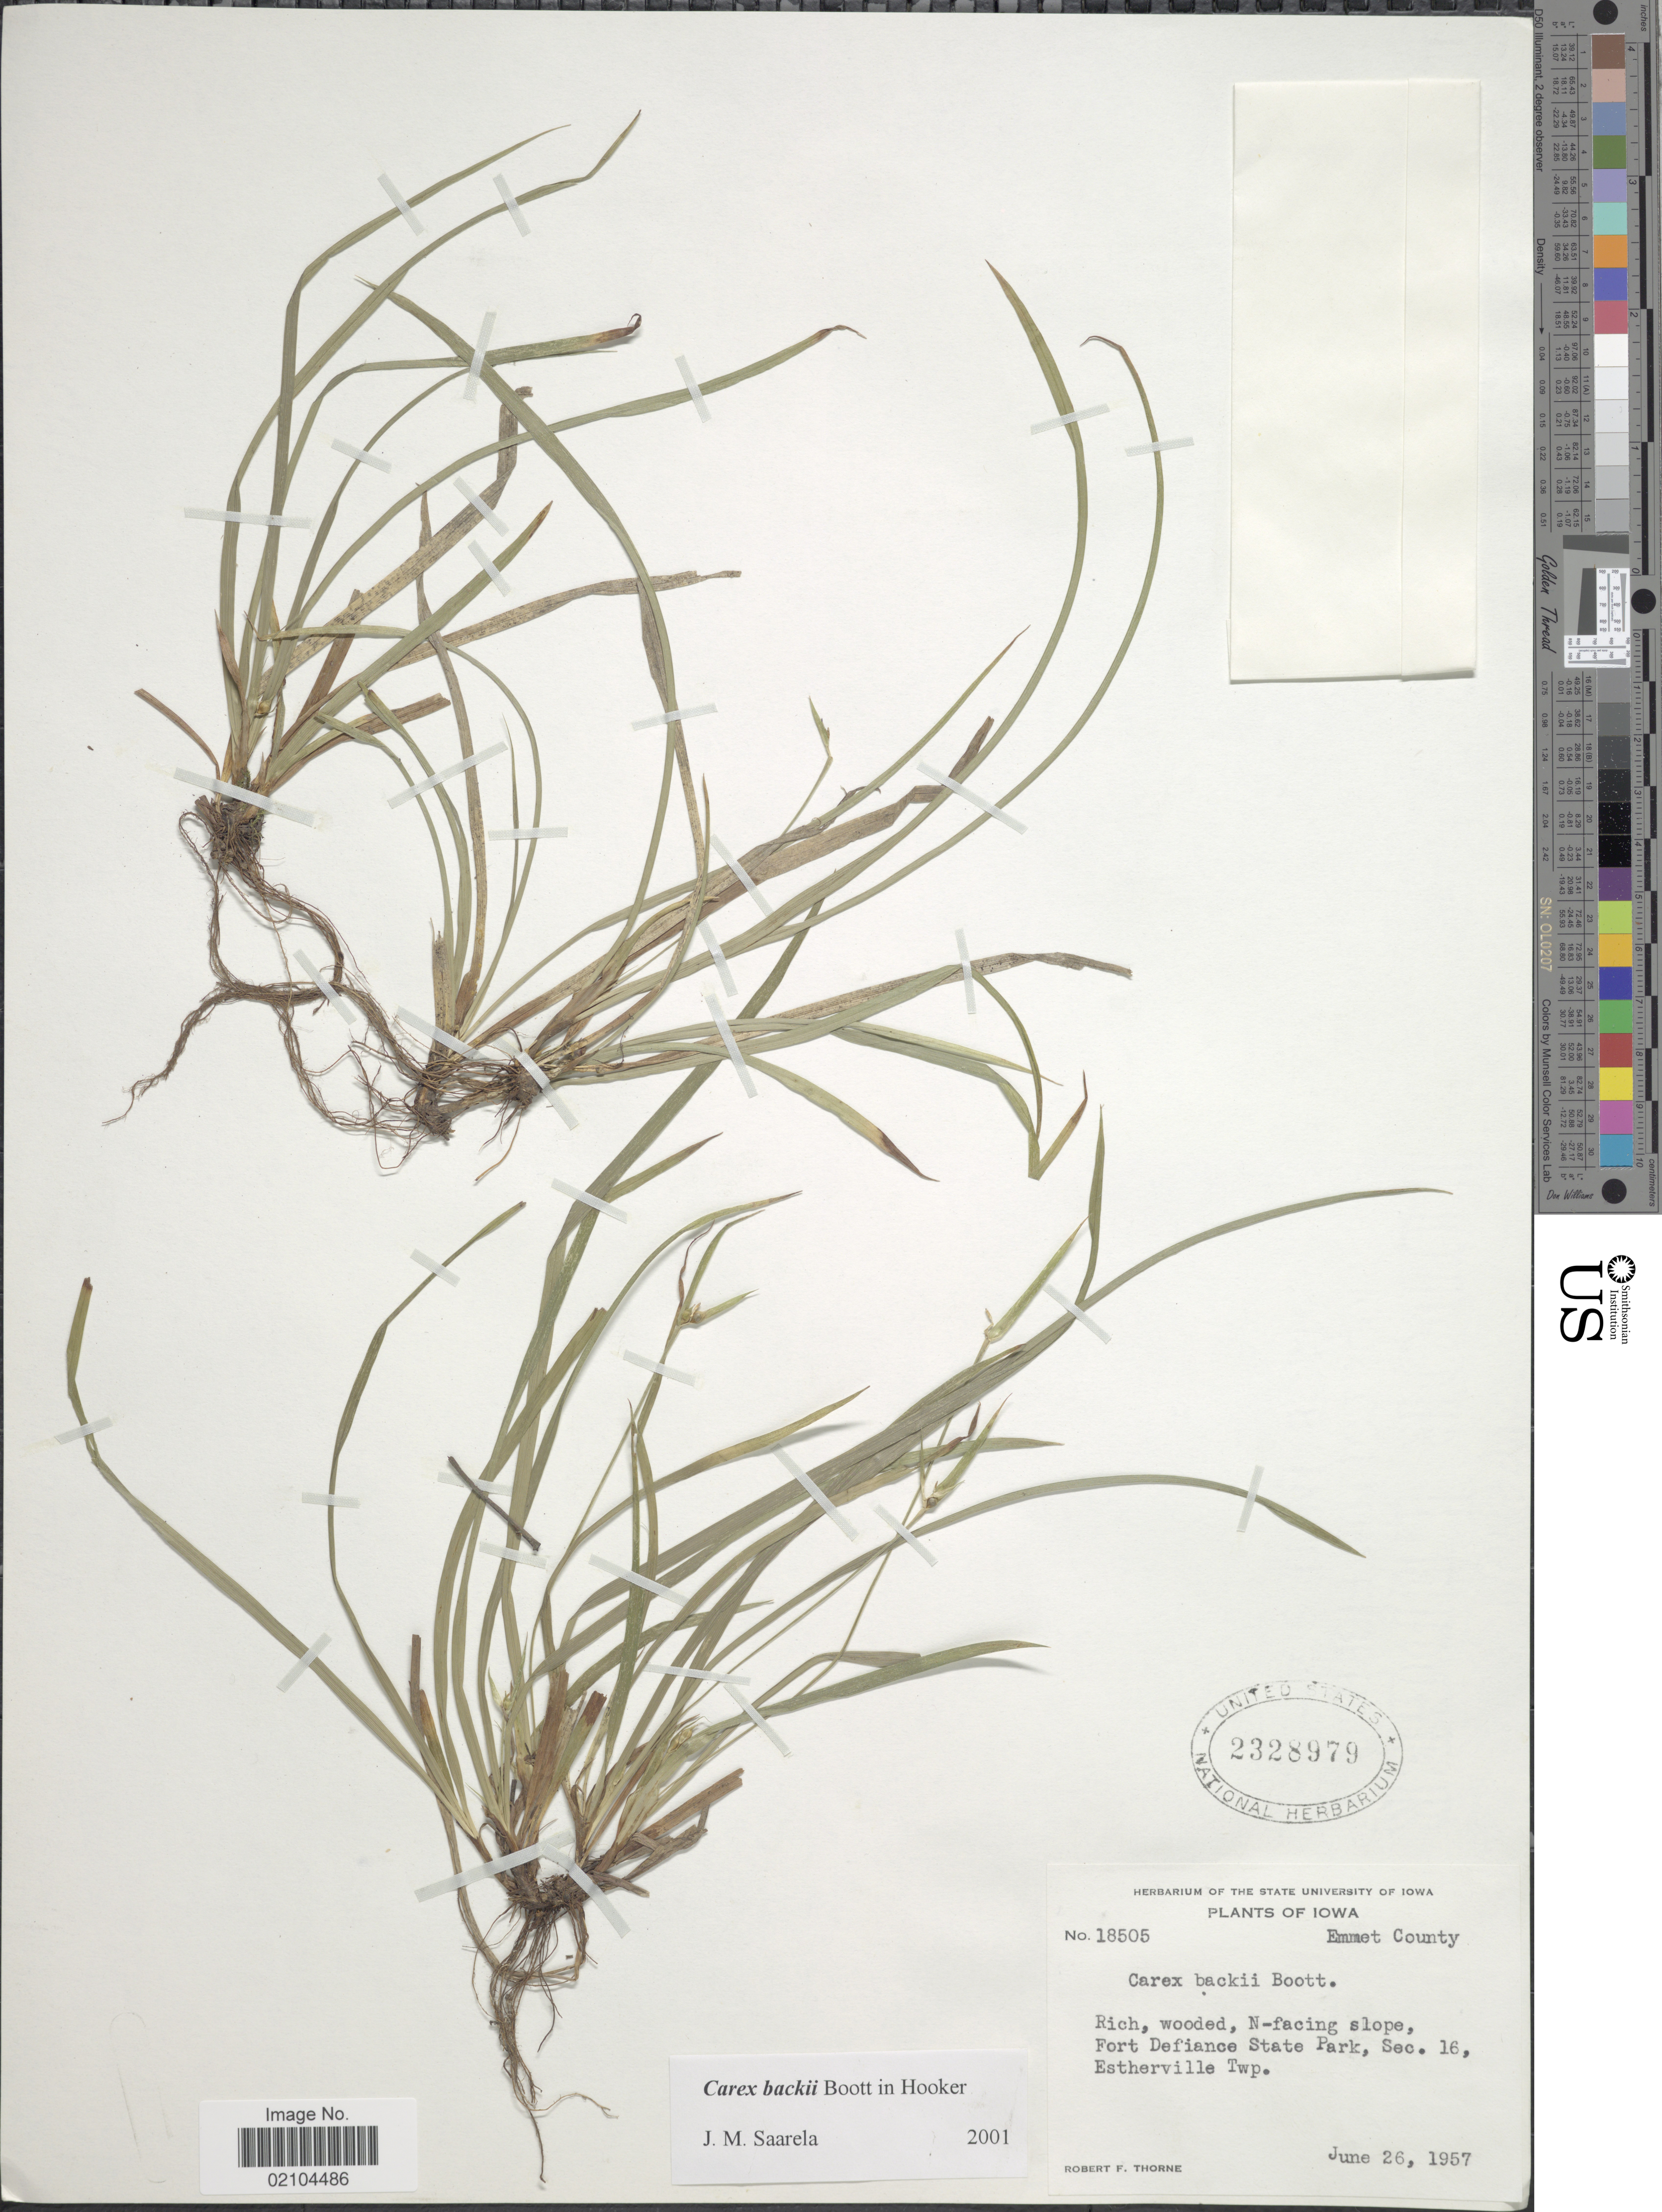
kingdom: Plantae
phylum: Tracheophyta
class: Liliopsida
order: Poales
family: Cyperaceae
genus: Carex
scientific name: Carex backii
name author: Boott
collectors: R. F. Thorne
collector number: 18505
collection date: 1957-06-26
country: United States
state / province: Iowa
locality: Rich, wooded N-facing slope, Fort Defiance State Park, Sec. 16, Estherville Twp.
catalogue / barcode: US 2328979